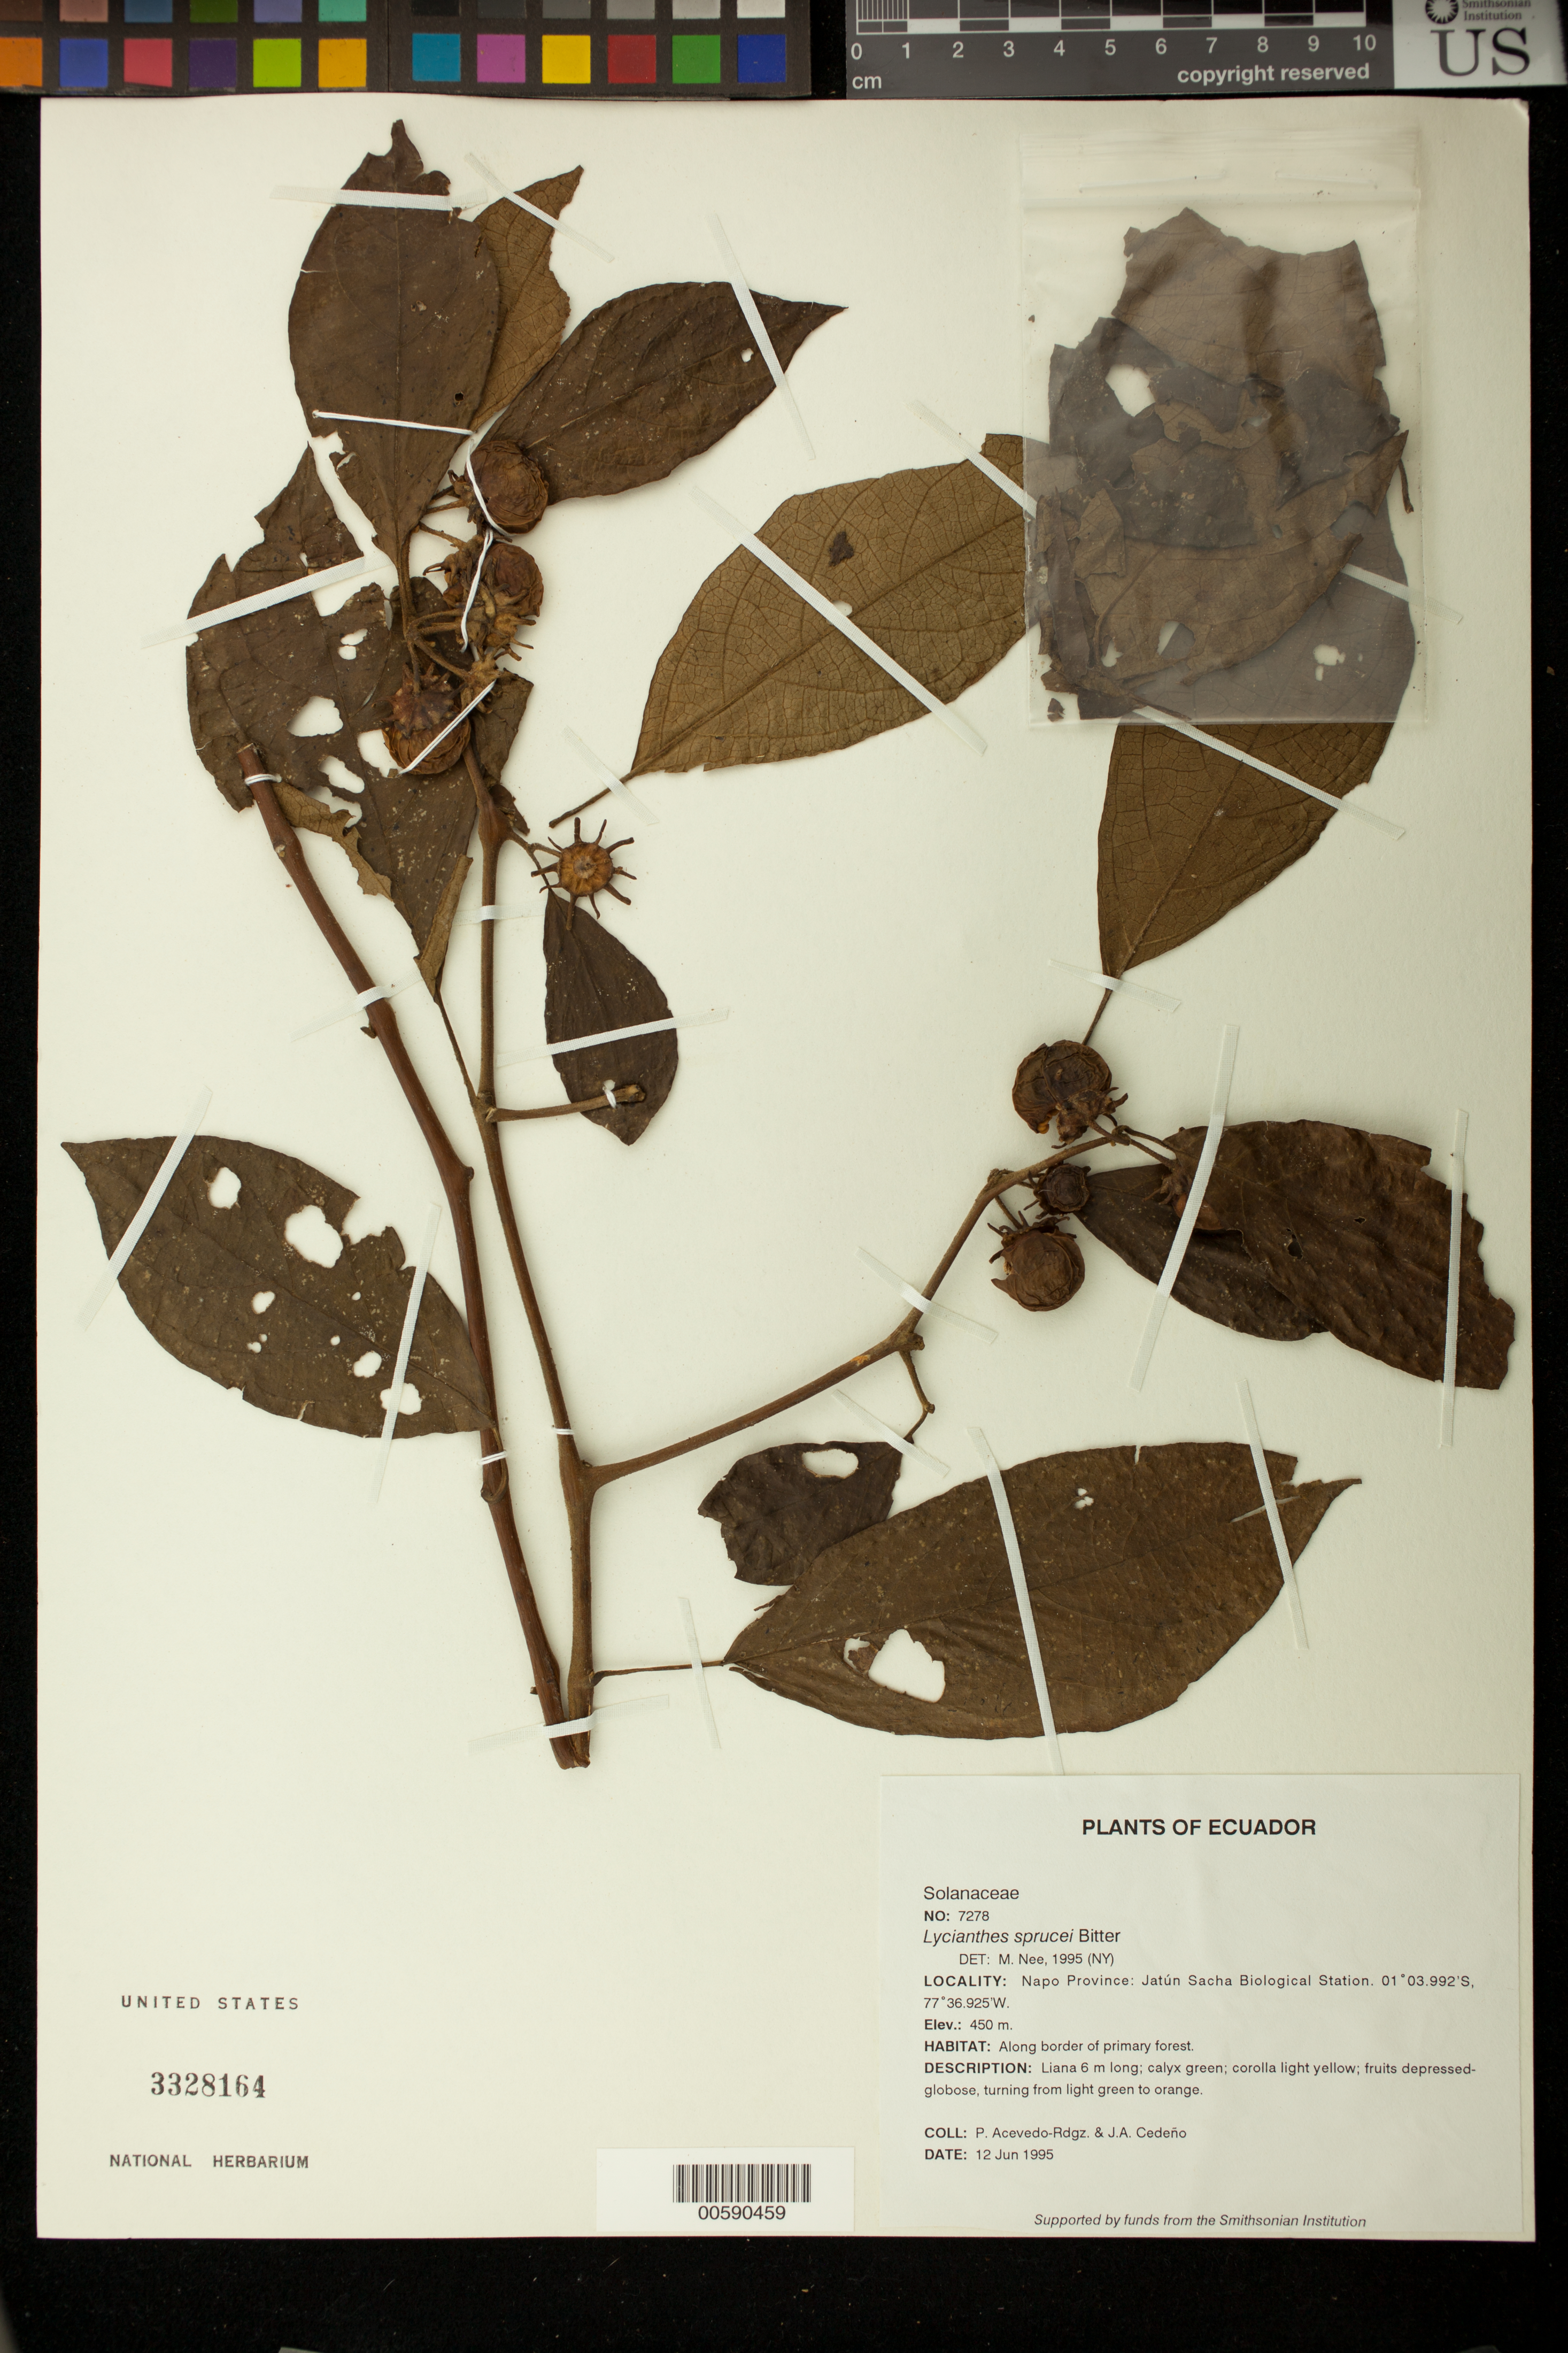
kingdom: Plantae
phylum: Tracheophyta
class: Magnoliopsida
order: Solanales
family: Solanaceae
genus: Lycianthes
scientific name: Lycianthes sprucei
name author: Bitter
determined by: Nee, Michael H.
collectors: P. Acevedo-Rodr. & J. A. Cedeño M.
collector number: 7278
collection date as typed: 12 Jun 1995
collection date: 1995-06-12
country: Ecuador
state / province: Napo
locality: Napo Province: Jatún Sacha Biological Station.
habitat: Along border of primary forest.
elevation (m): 450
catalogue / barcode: US 3328164